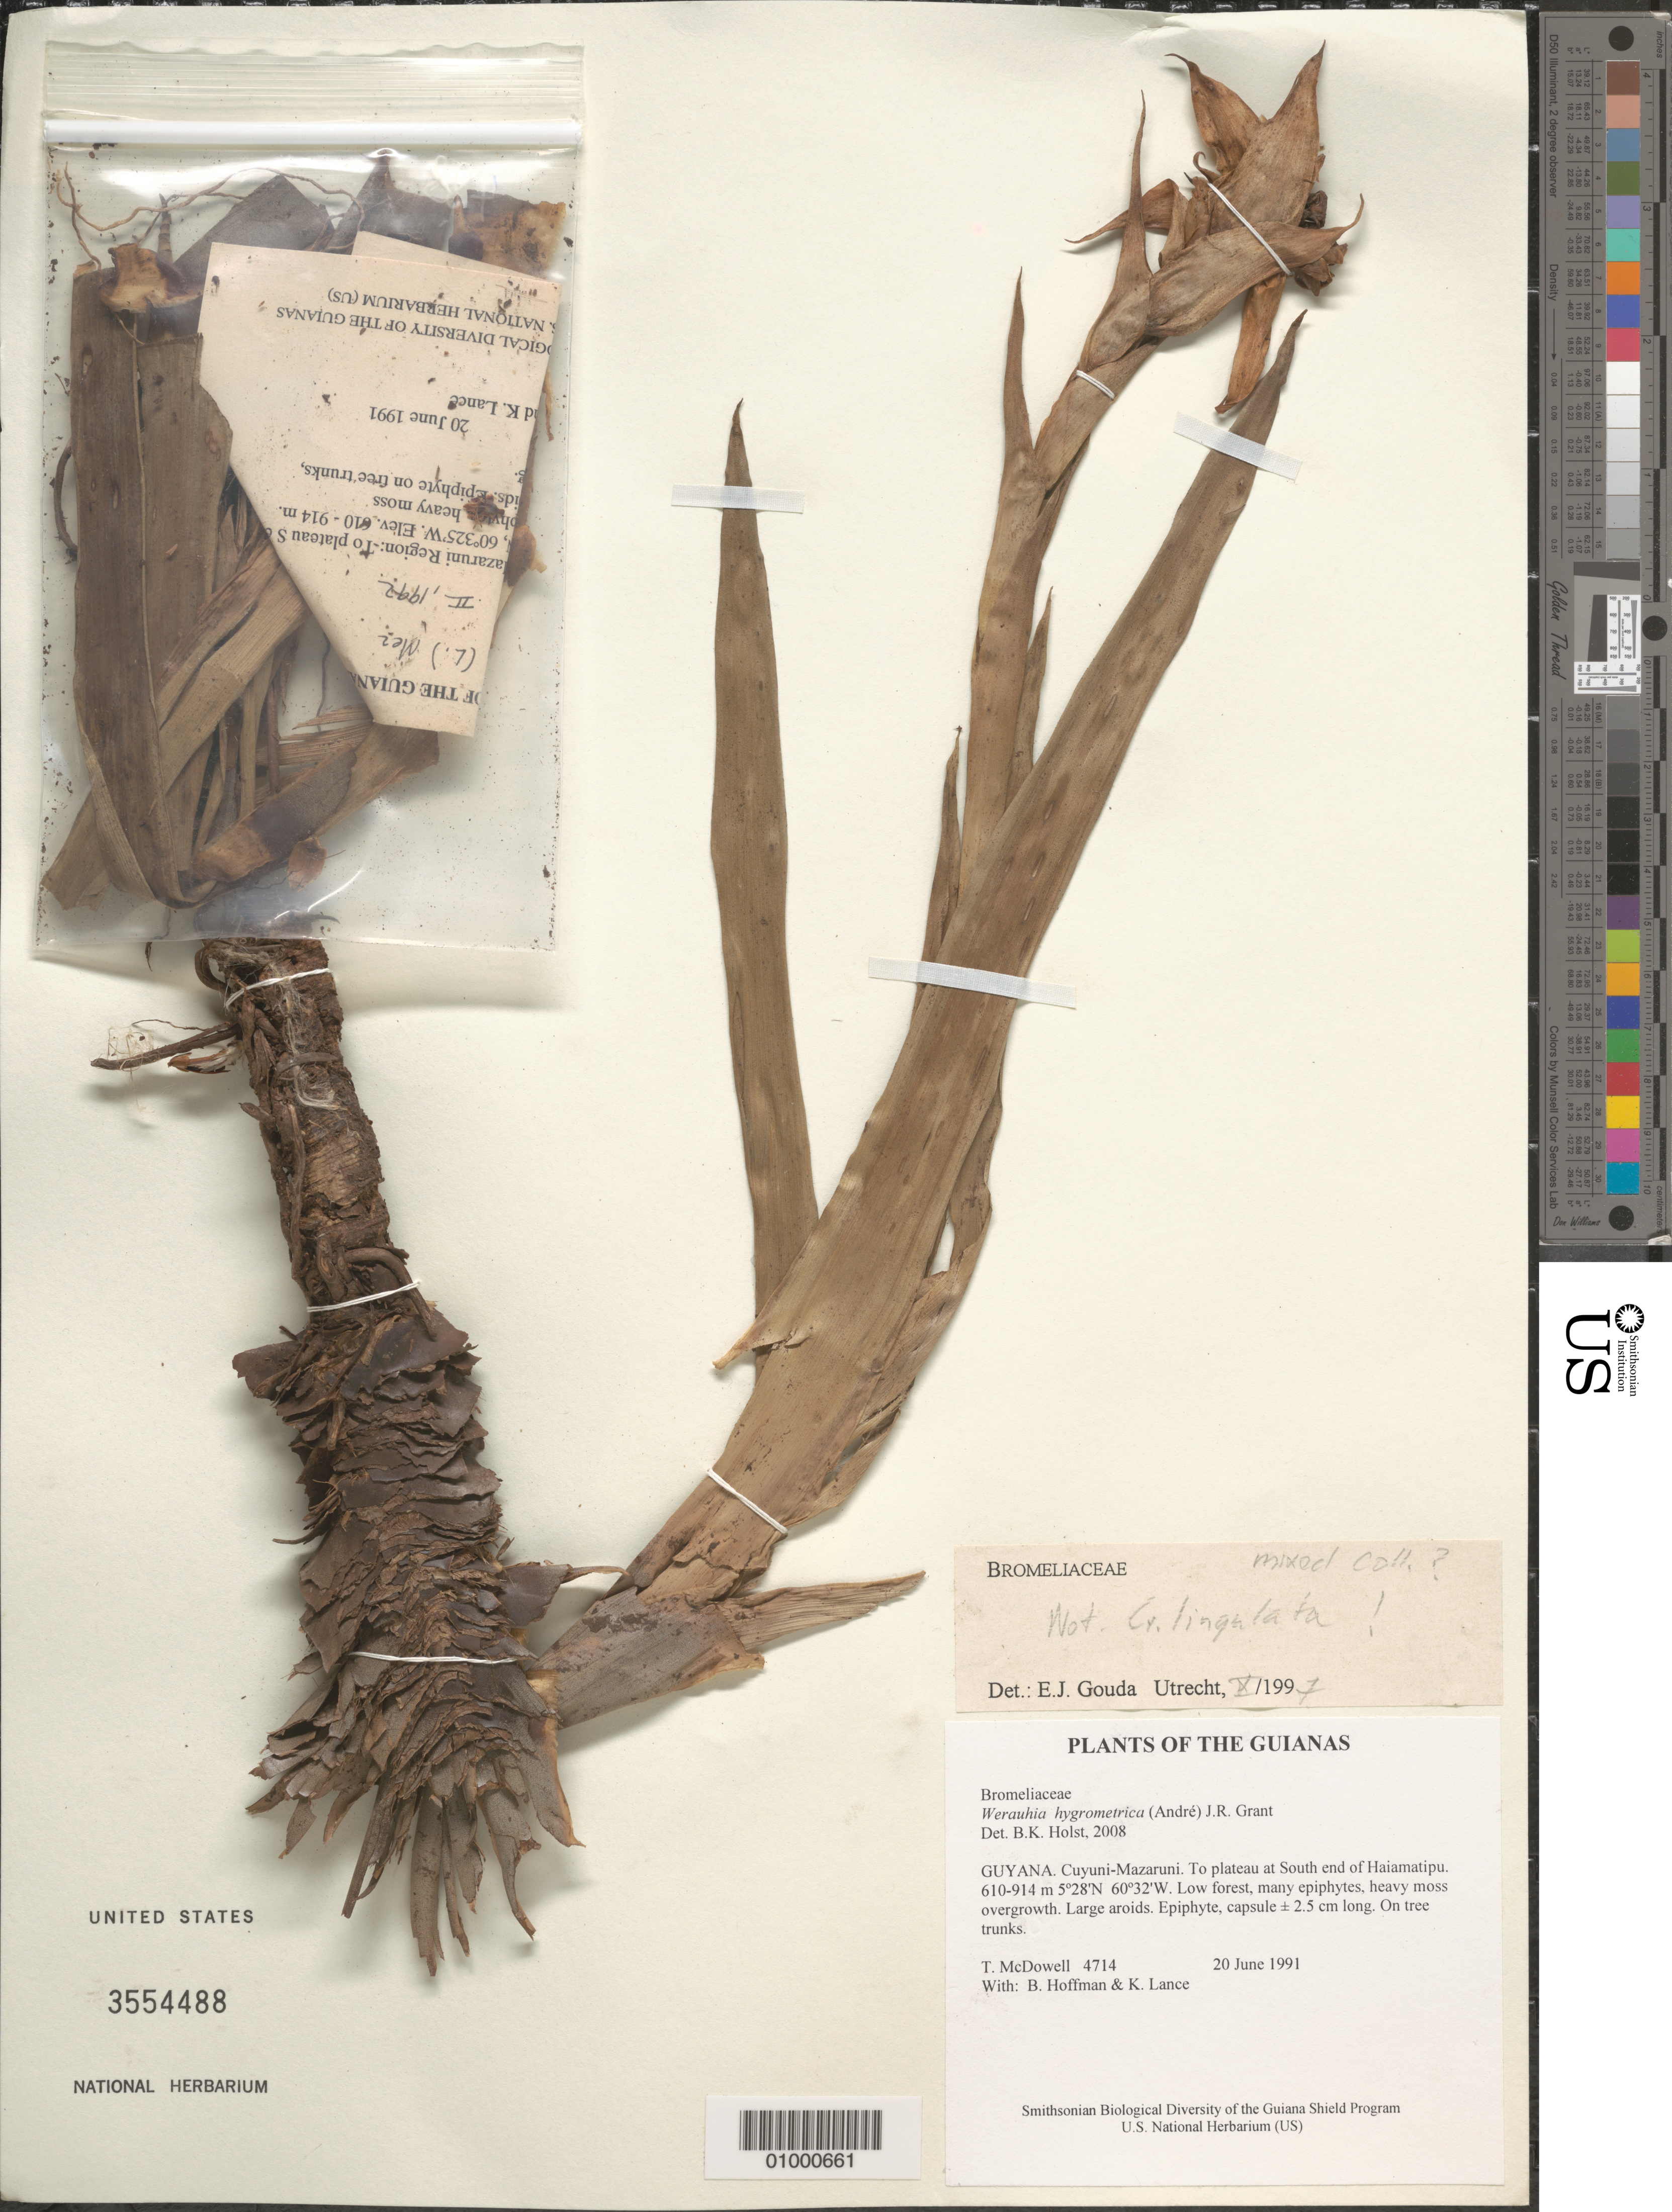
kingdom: Plantae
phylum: Tracheophyta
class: Liliopsida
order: Poales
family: Bromeliaceae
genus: Werauhia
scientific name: Werauhia hygrometrica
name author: (André) J.R. Grant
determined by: Holst, Bruce K.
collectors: T. McDowell, B. Hoffman & K. Lance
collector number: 4714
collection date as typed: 20 June 1991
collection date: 1991-06-20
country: Guyana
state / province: Cuyuni-Mazaruni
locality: To plateau at South end of Haiamatipu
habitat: Low forest, many epiphytes, heavy moss overgrowth. Large aroids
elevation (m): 610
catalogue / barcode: US 3554488